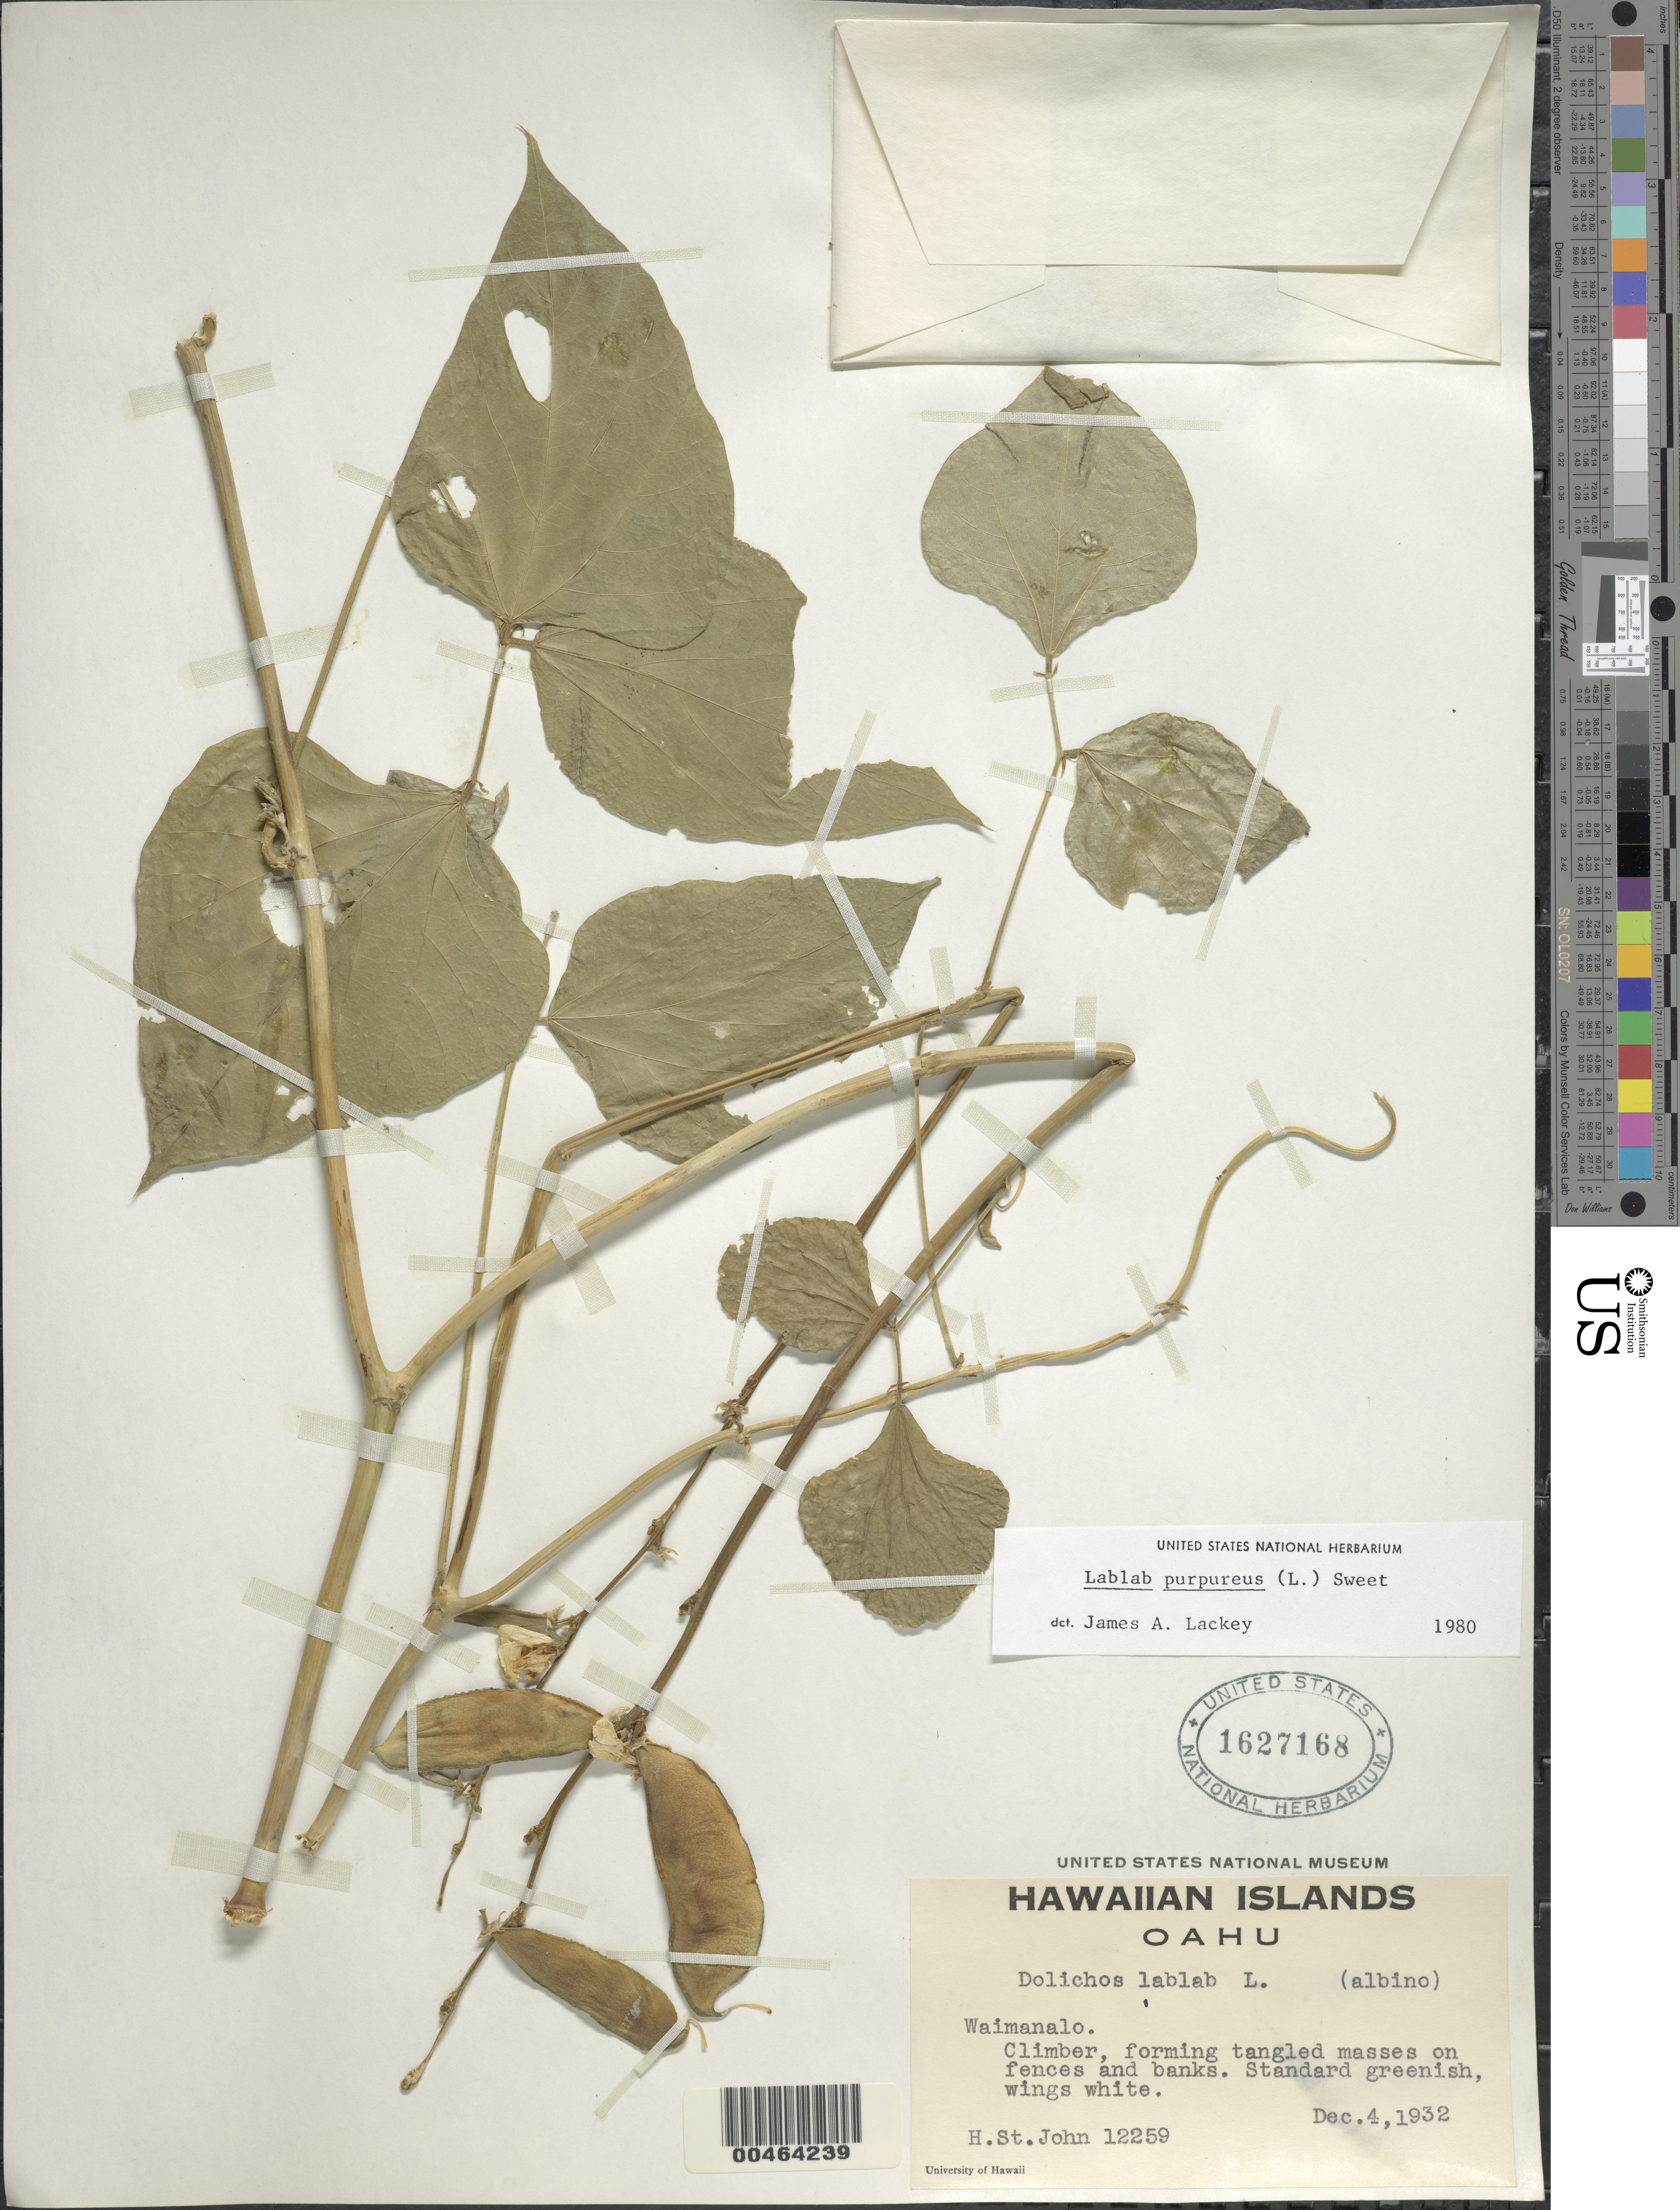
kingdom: Plantae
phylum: Tracheophyta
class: Magnoliopsida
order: Fabales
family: Fabaceae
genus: Lablab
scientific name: Lablab purpureus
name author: (L.) Sweet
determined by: Lackey, James A.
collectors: H. St. John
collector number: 12259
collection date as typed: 4 Dec 1932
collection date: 1932-12-04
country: United States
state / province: Hawaii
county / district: Honolulu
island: Oahu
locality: Waimanalo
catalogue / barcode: US 1627168